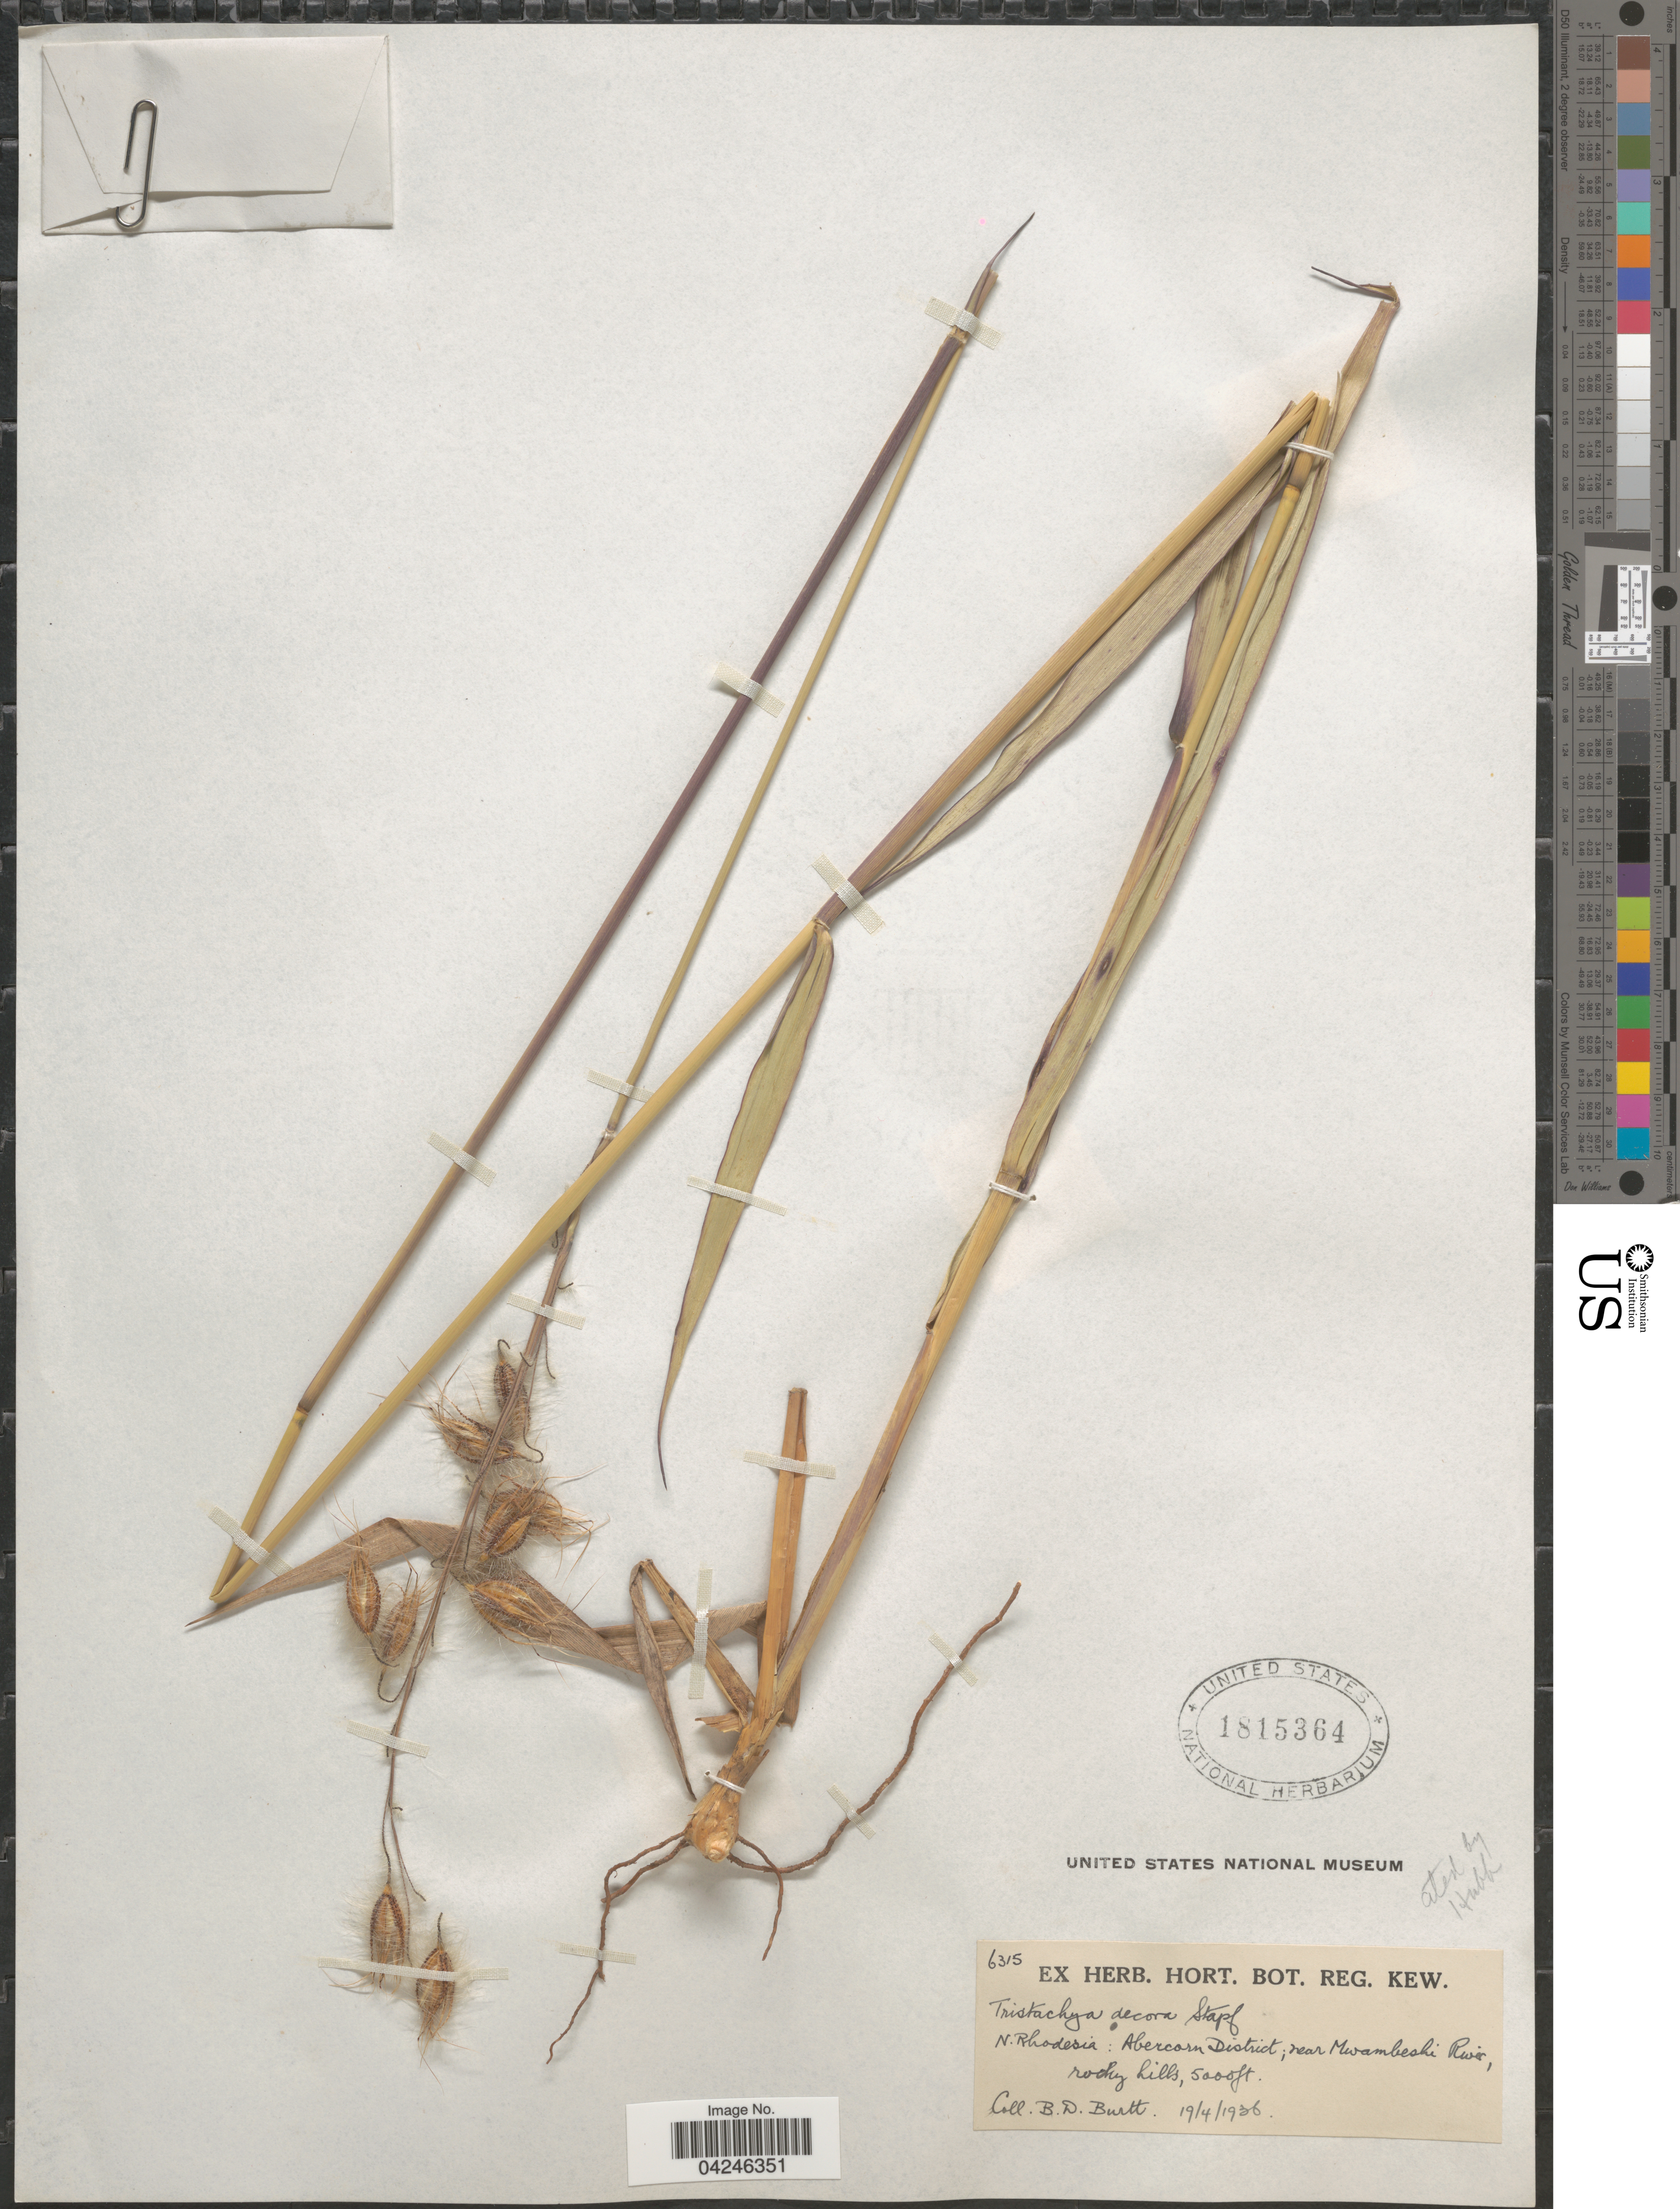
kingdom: Plantae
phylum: Tracheophyta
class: Liliopsida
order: Poales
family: Poaceae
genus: Zonotriche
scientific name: Zonotriche decora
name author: (Stapf) J.B. Phipps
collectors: B. D. Burtt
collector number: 6315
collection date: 1936-04-19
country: Zambia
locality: N. Rhodesia : Abercorn District; near Mwambeshi River.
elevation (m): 1524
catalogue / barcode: US 1815364